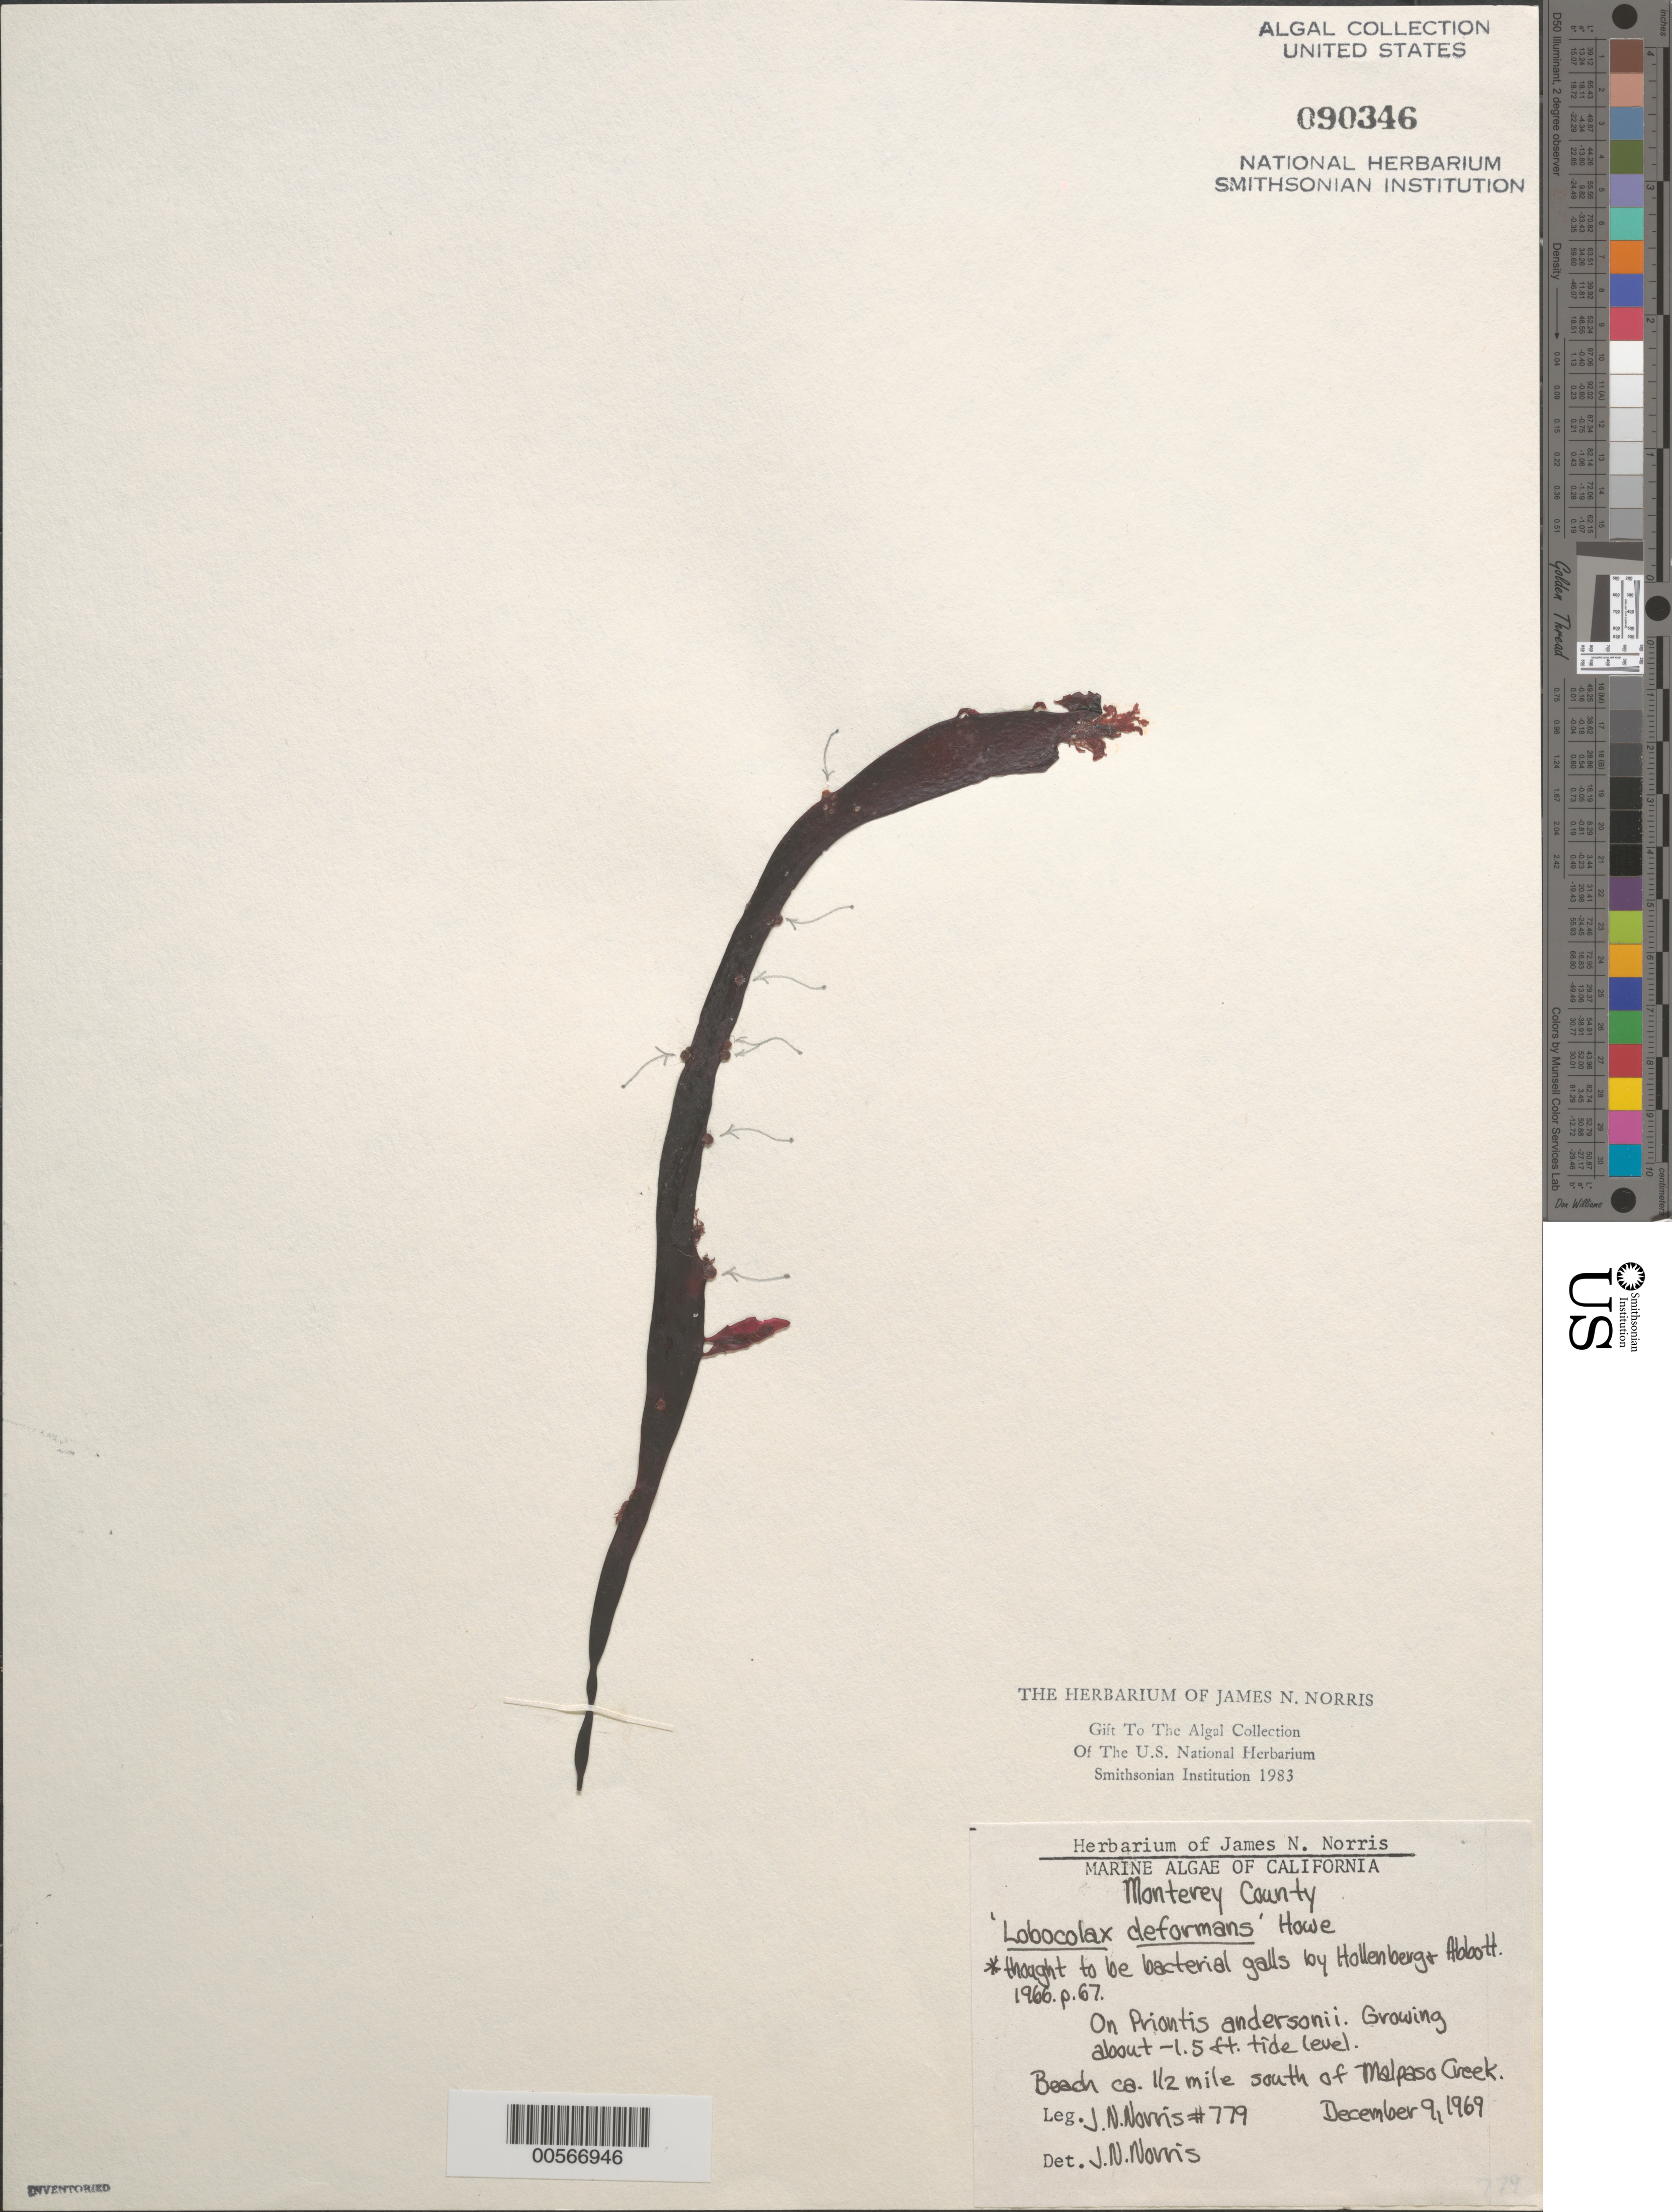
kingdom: Plantae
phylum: Rhodophyta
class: Florideophyceae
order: Cryptonemiales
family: Cryptonemiaceae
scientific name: Prionitis decipiens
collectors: J. N. Norris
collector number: JN-779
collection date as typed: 09 Dec 1969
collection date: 1969-12-09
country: United States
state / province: California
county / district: Monterey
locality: Beach ca. 0.5 mile south of Malpaso Creek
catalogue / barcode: US 90346